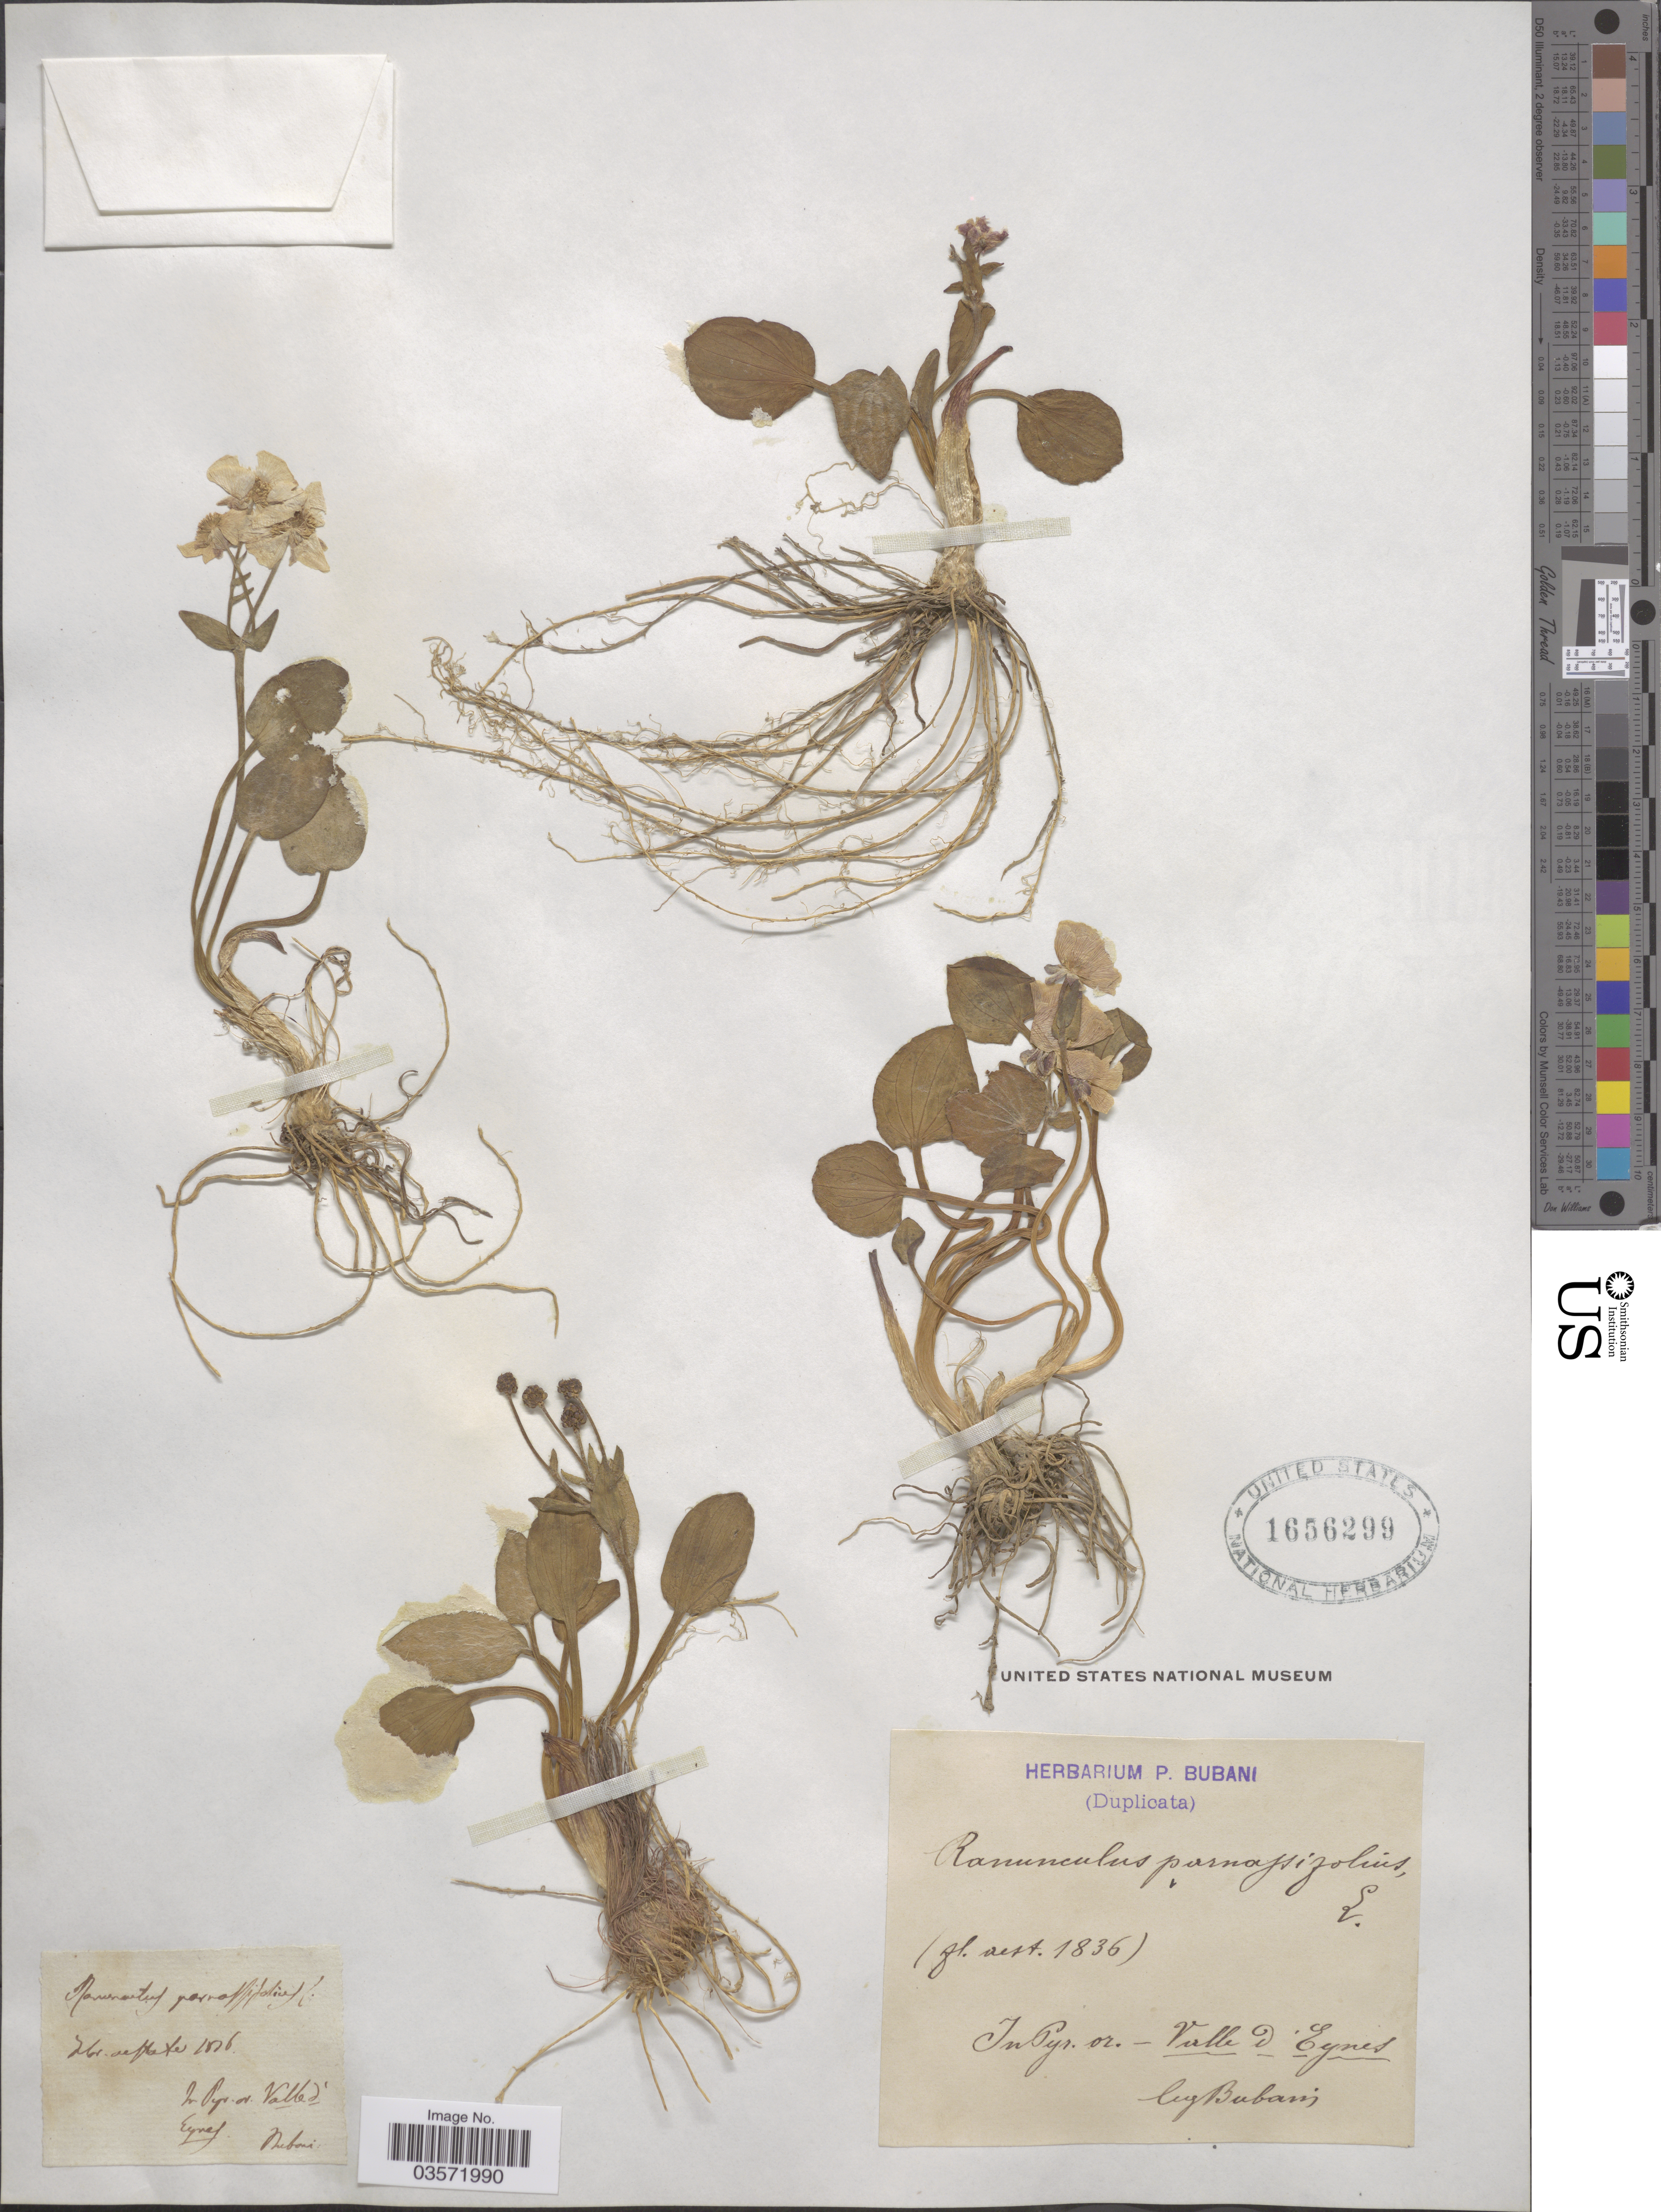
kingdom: Plantae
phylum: Tracheophyta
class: Magnoliopsida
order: Ranunculales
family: Ranunculaceae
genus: Ranunculus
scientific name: Ranunculus parnassifolius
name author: L.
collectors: P. Bubani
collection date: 1836-09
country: France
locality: In Pyr. or - Valle D' Eynes.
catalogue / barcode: US 1656299